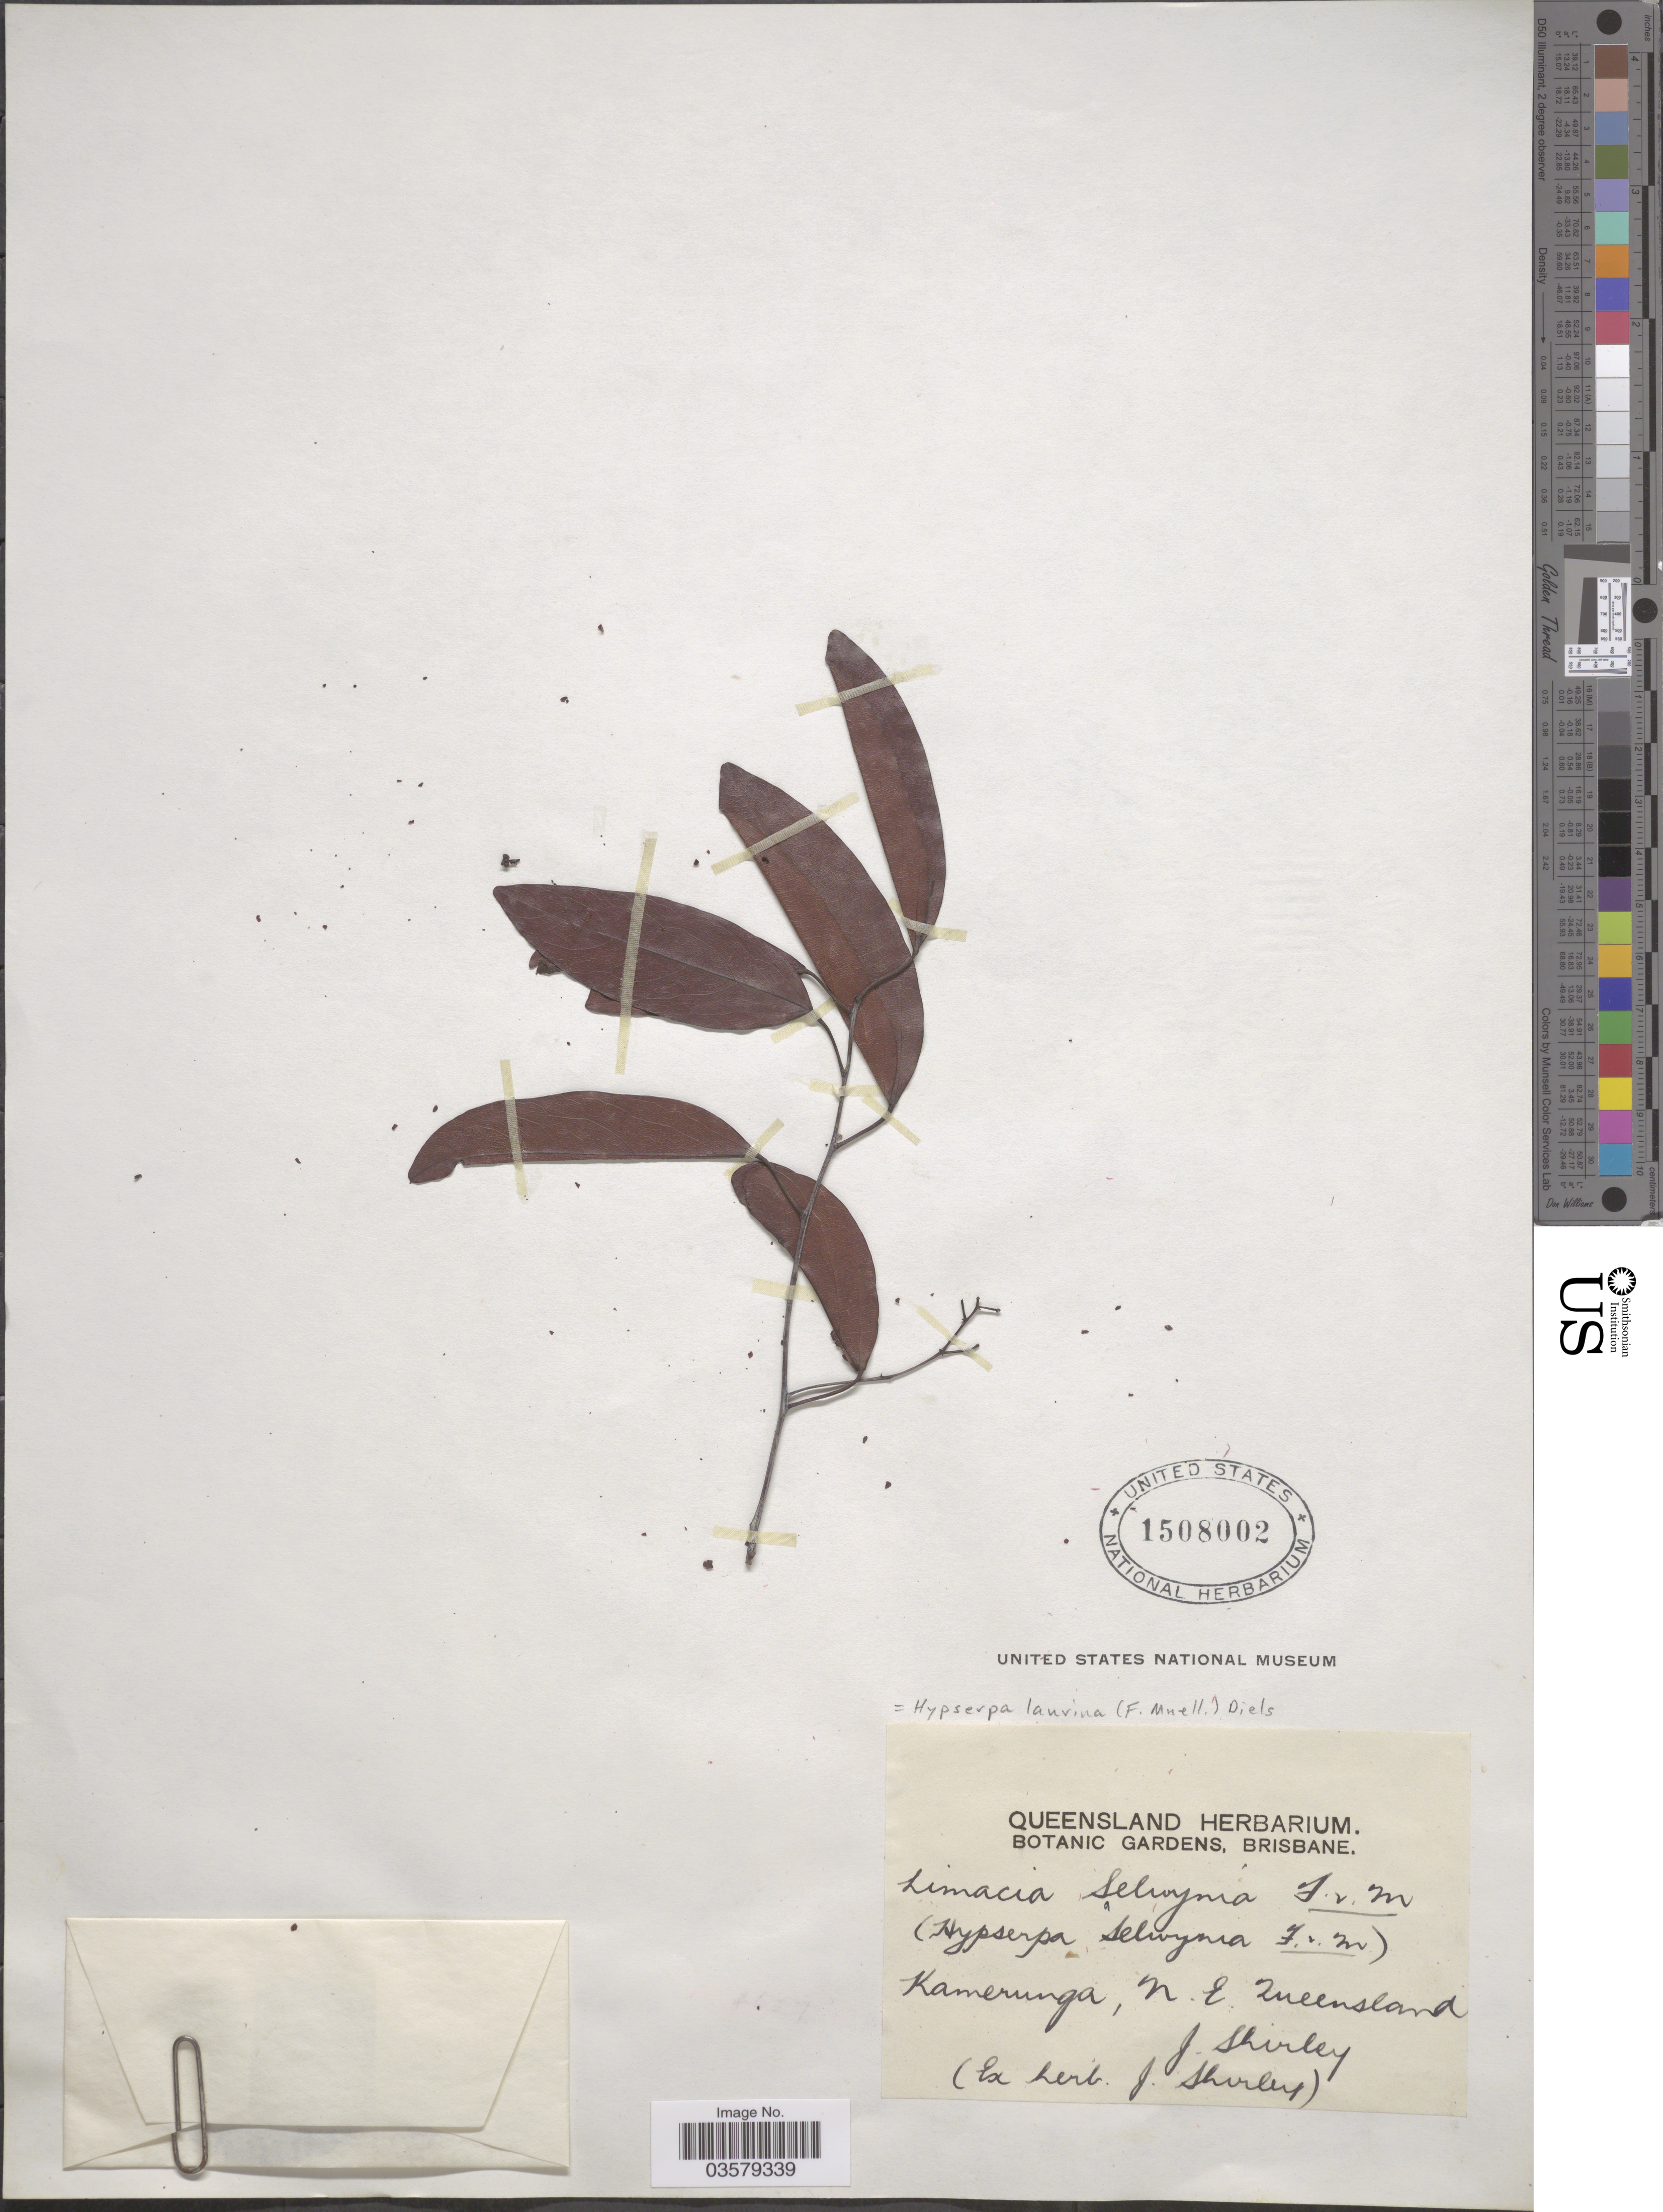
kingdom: Plantae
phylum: Tracheophyta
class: Magnoliopsida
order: Ranunculales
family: Menispermaceae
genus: Hypserpa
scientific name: Hypserpa laurina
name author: (F. Muell.) Diels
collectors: J. Shirley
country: Australia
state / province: Queensland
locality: Kamerunga, N.E. Queensland.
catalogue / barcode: US 1508002